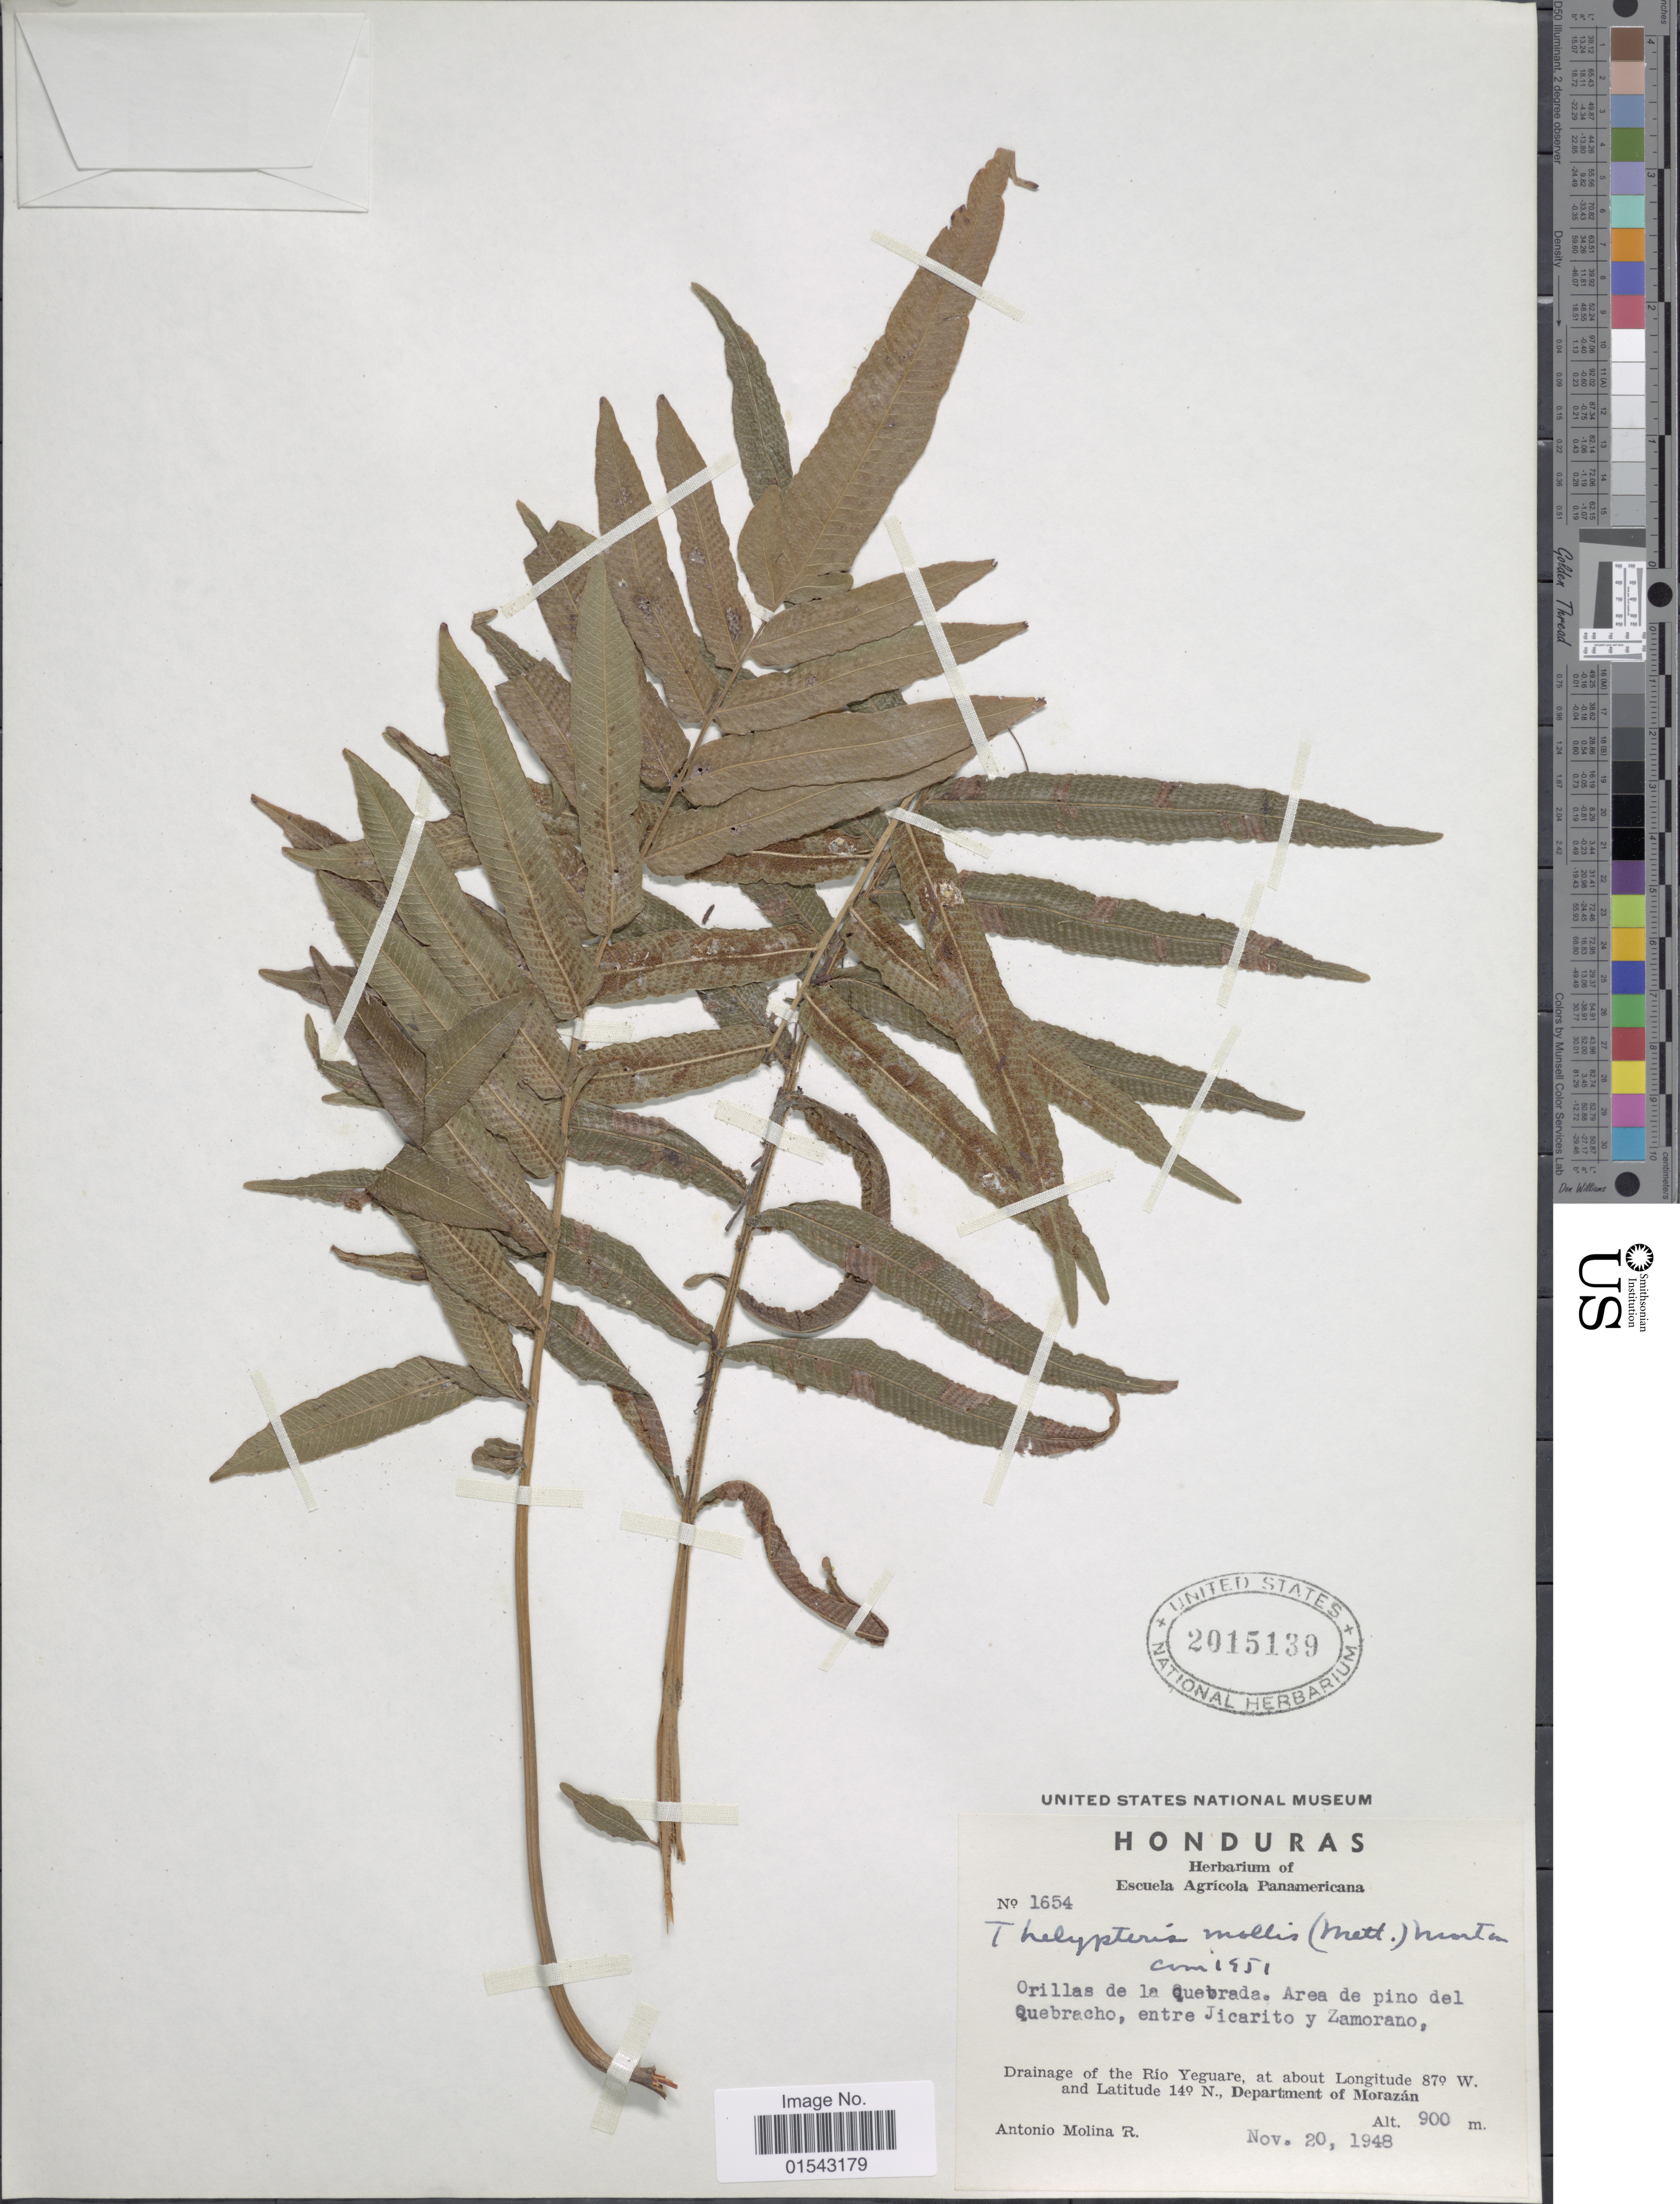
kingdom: Plantae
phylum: Tracheophyta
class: Polypodiopsida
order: Polypodiales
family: Thelypteridaceae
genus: Meniscium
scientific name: Meniscium arborescens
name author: Humb. & Bonpl. ex Willd.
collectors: A. Molina R.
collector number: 1654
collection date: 1948-11-20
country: Honduras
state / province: Fco. Morazán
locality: Honduras, drainage of the Rio Yeguare, Department of Morazan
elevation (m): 900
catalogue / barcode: US 2015139